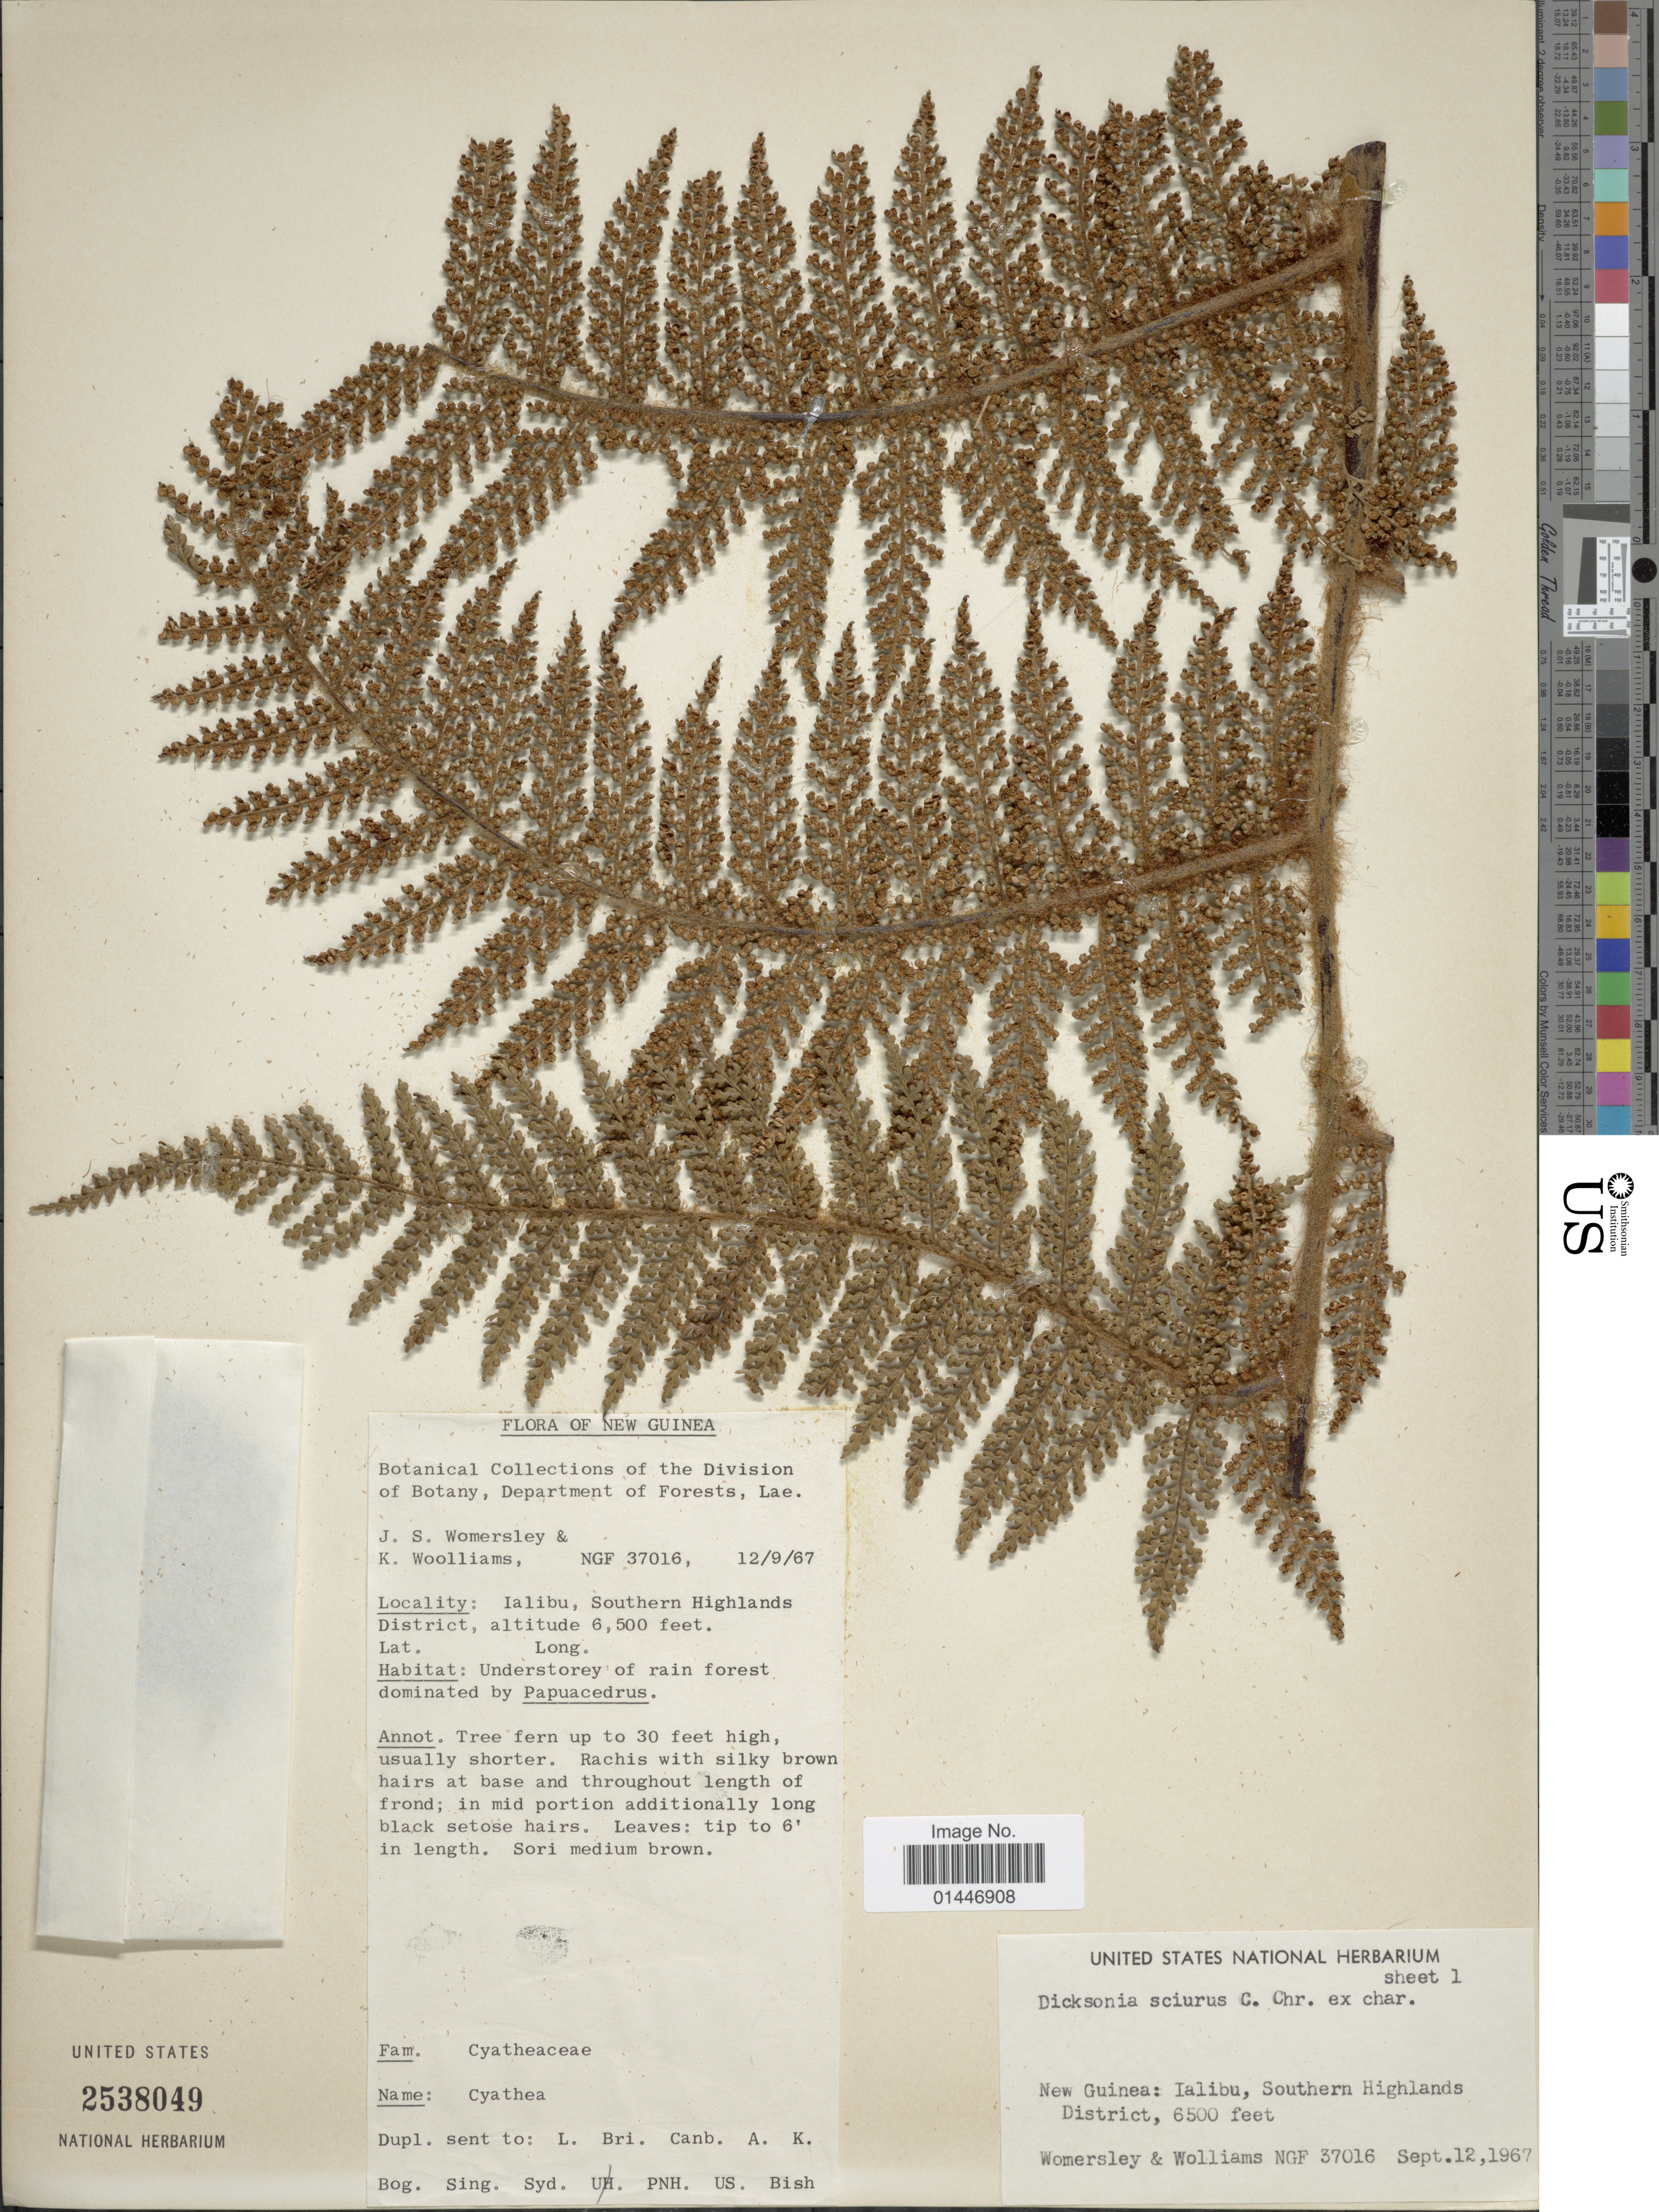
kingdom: Plantae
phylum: Tracheophyta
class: Polypodiopsida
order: Cyatheales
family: Dicksoniaceae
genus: Dicksonia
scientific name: Dicksonia sciurus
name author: C. Chr.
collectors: J. S. Womersley & K. Woolliams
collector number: NGF 37016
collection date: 1967-09-12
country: Papua New Guinea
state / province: Southern Highlands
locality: New Guinea, Ialibu, Southern Highlands District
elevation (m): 1981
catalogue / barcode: US 2538049